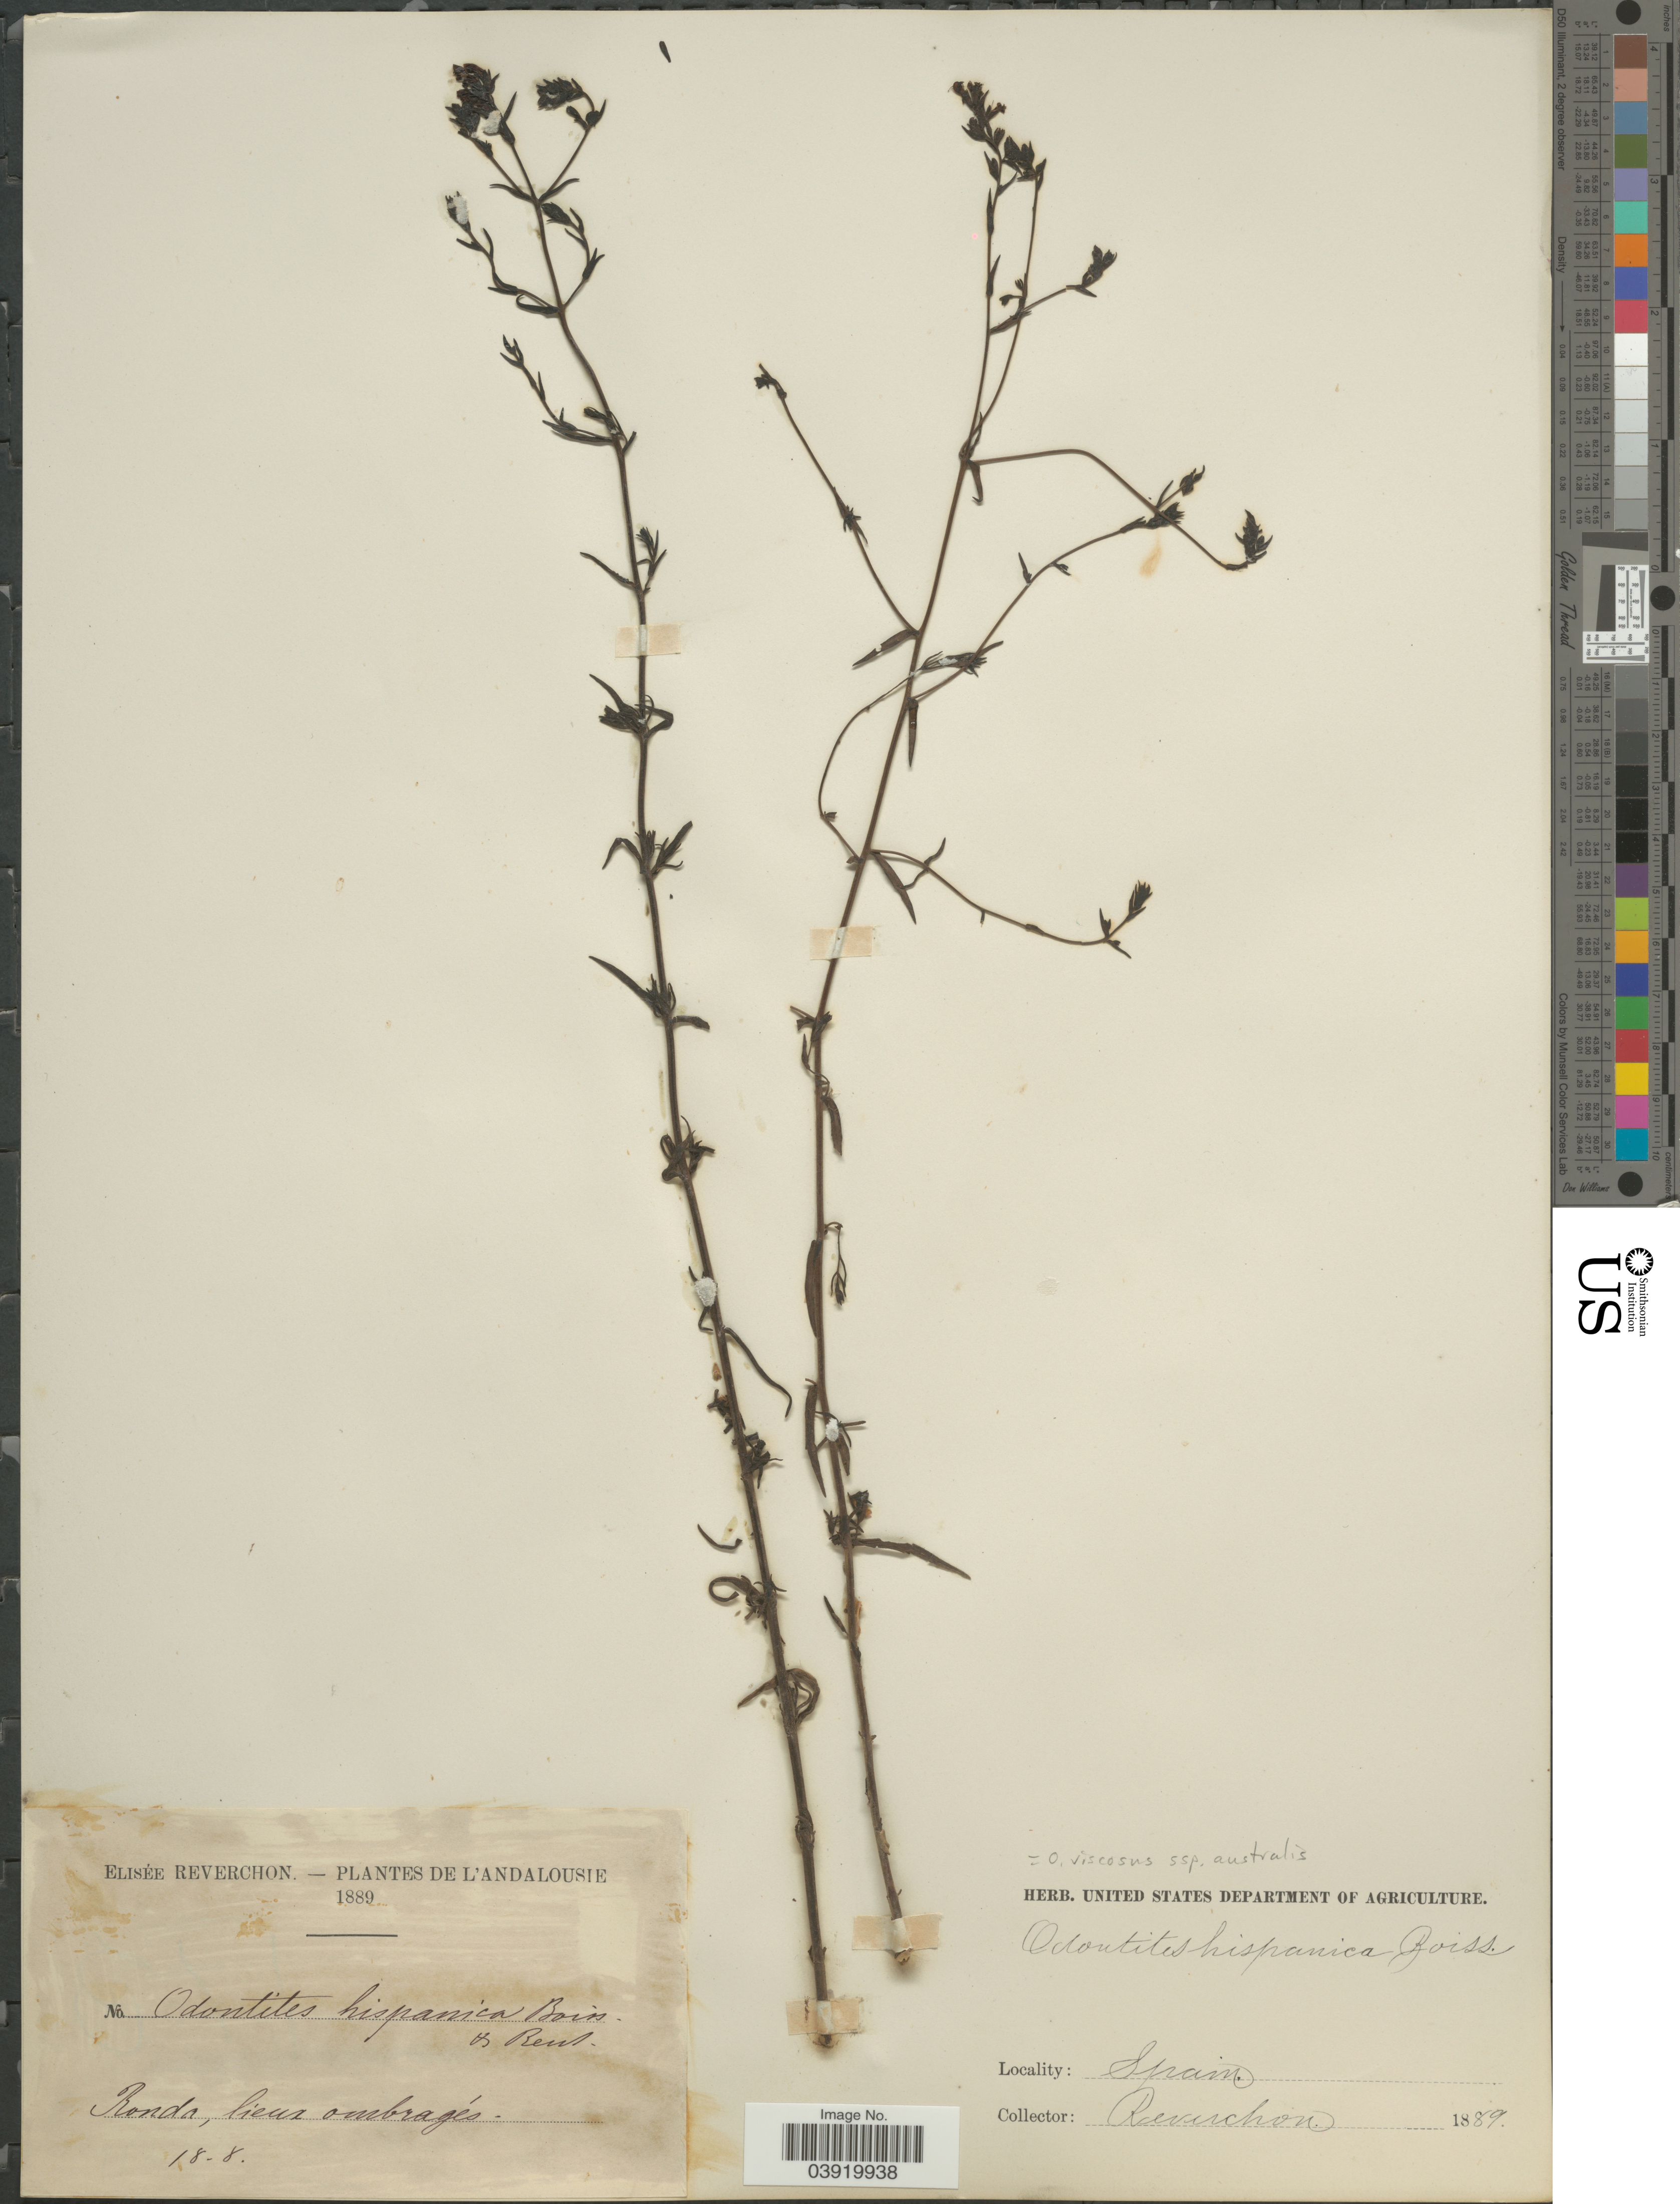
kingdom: Plantae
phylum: Tracheophyta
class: Magnoliopsida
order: Lamiales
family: Orobanchaceae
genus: Odontites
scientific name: Odontites viscosus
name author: (L.) Clairv.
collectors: E. Reverchon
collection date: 1889-08-18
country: Spain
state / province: Andalucía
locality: L'Andalousie. Ronda.